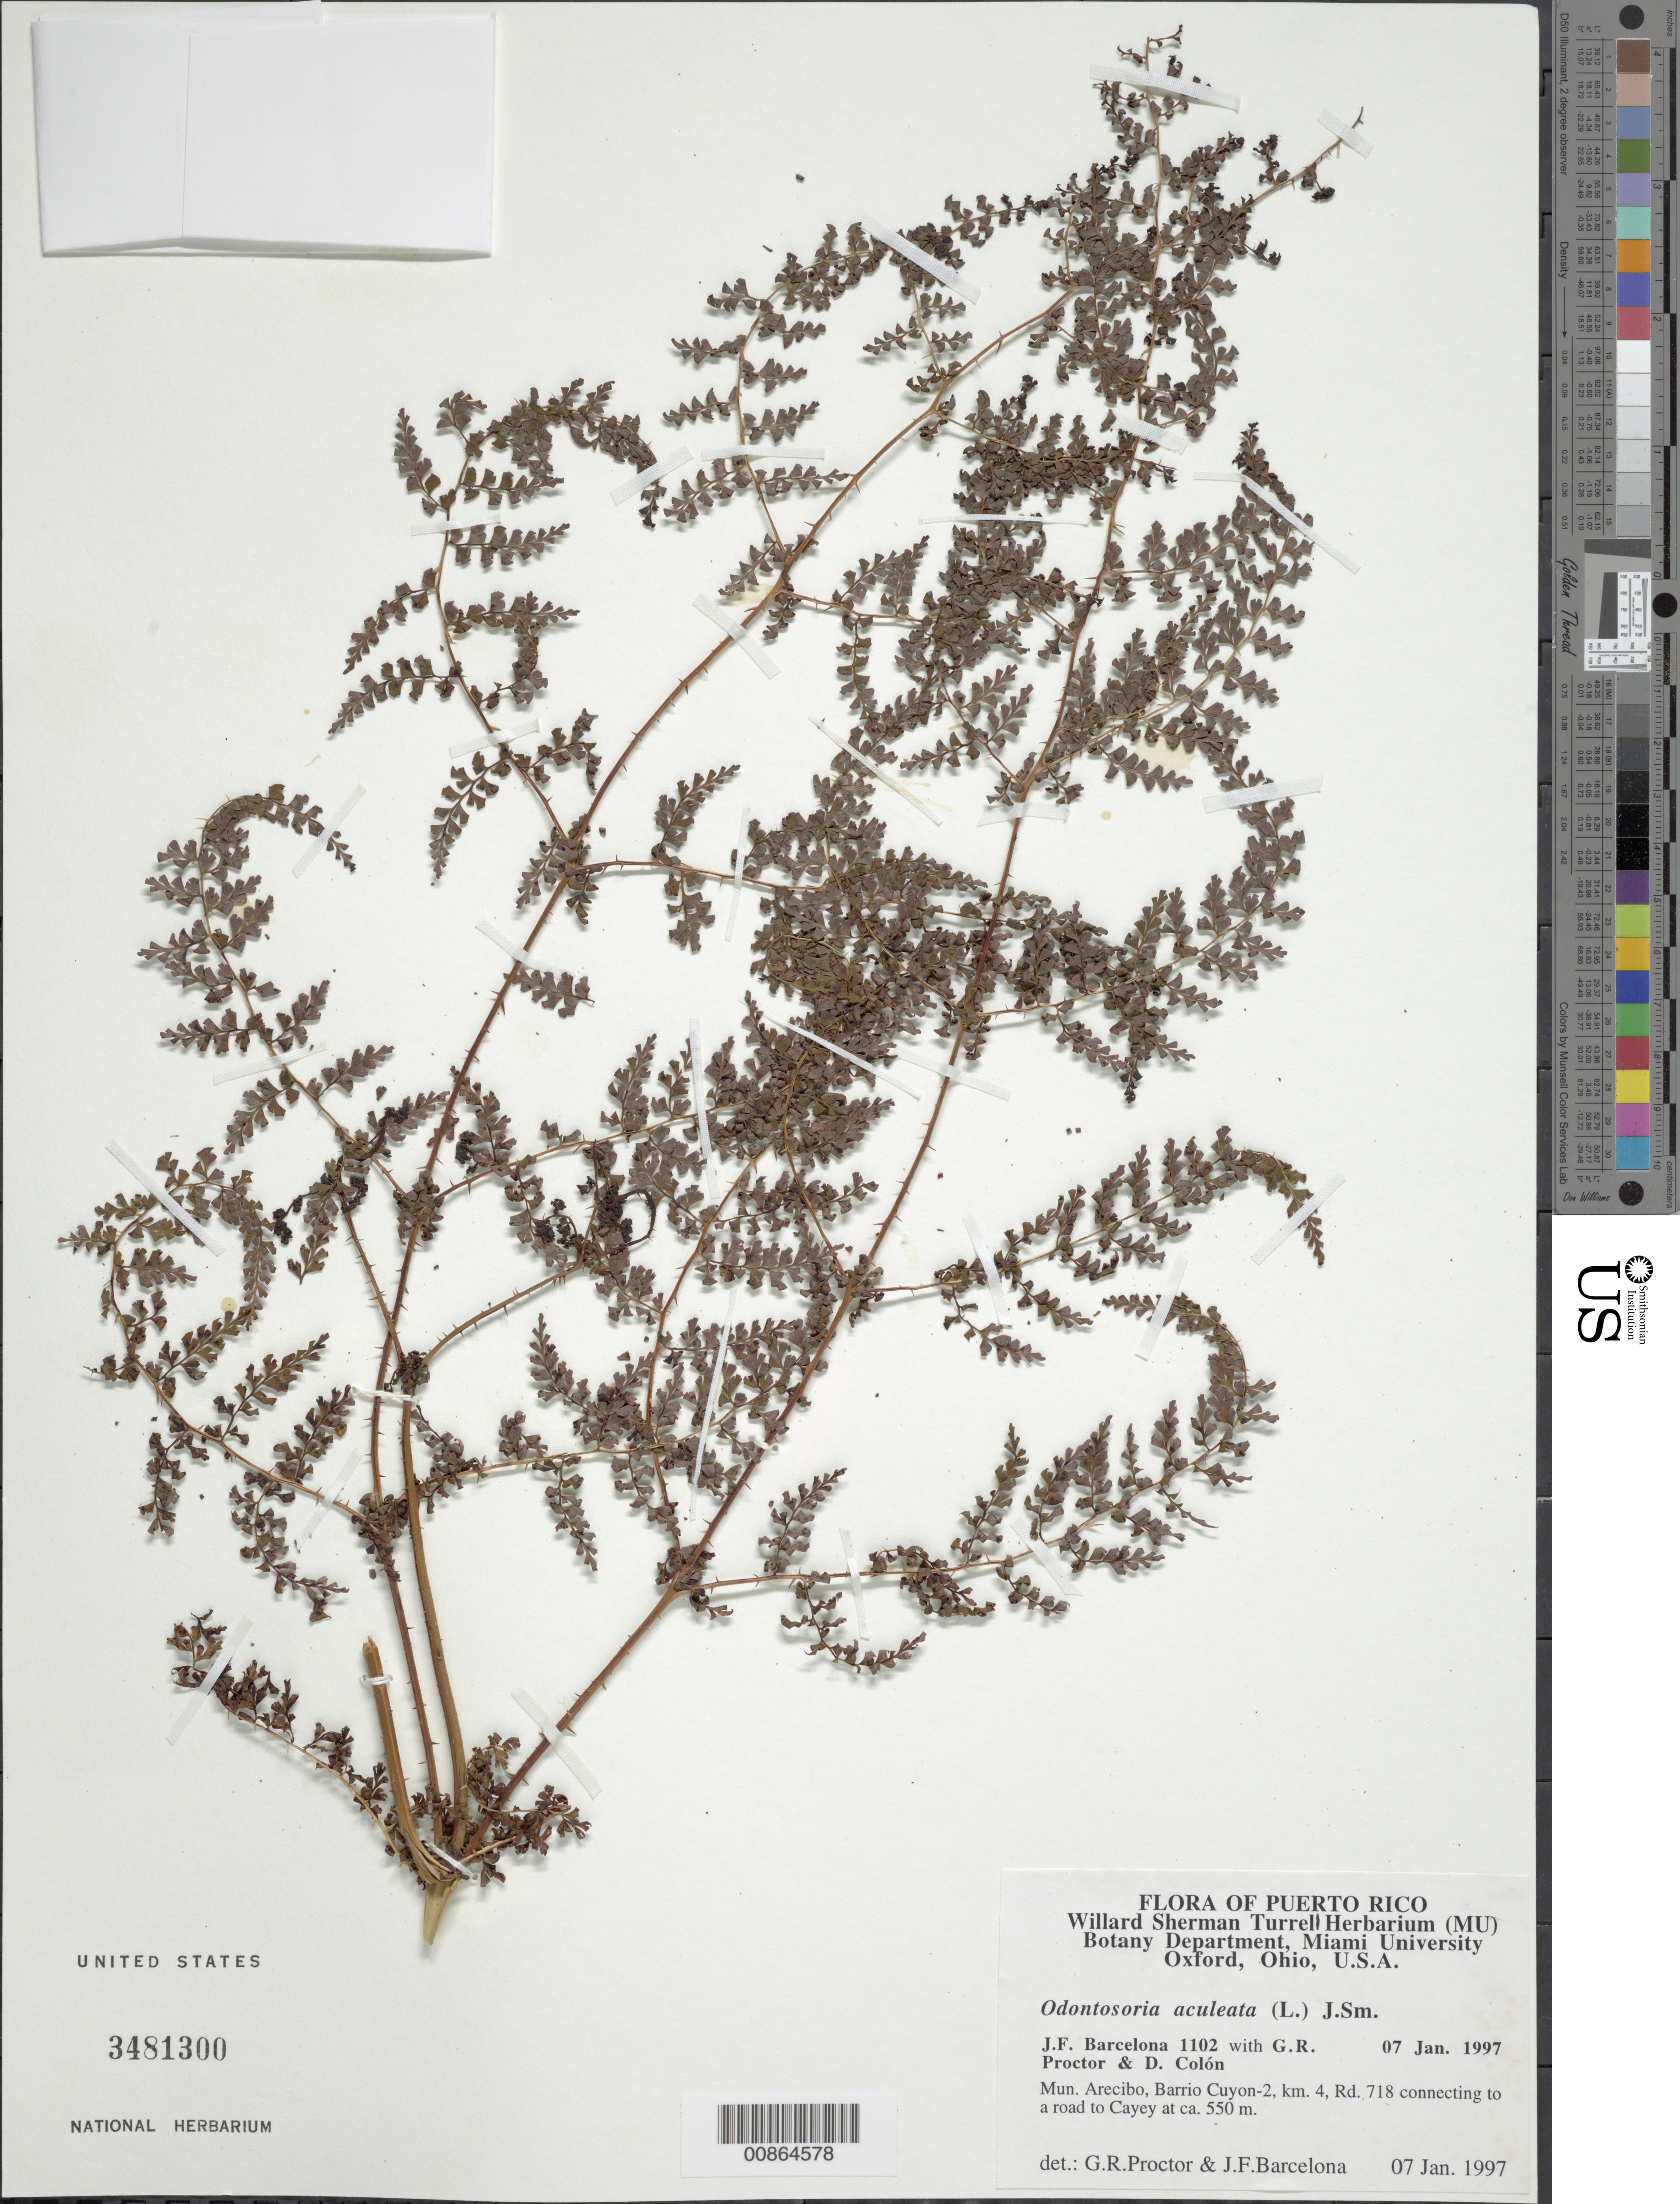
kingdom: Plantae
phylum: Tracheophyta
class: Polypodiopsida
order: Polypodiales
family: Lindsaeaceae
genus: Odontosoria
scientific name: Odontosoria aculeata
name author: (L.) J. Sm.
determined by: Proctor, G. R.; Barcelona, J. F.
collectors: J. F. Barcelona, G. R. Proctor & D. Colón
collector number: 1102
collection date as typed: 07 Jan 1997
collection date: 1997-01-07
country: Puerto Rico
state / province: Arecibo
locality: Barrio Cuyon-2, km. 4, Rd. 718 connecting to a road to Cayey.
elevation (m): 550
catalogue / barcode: US 3481300